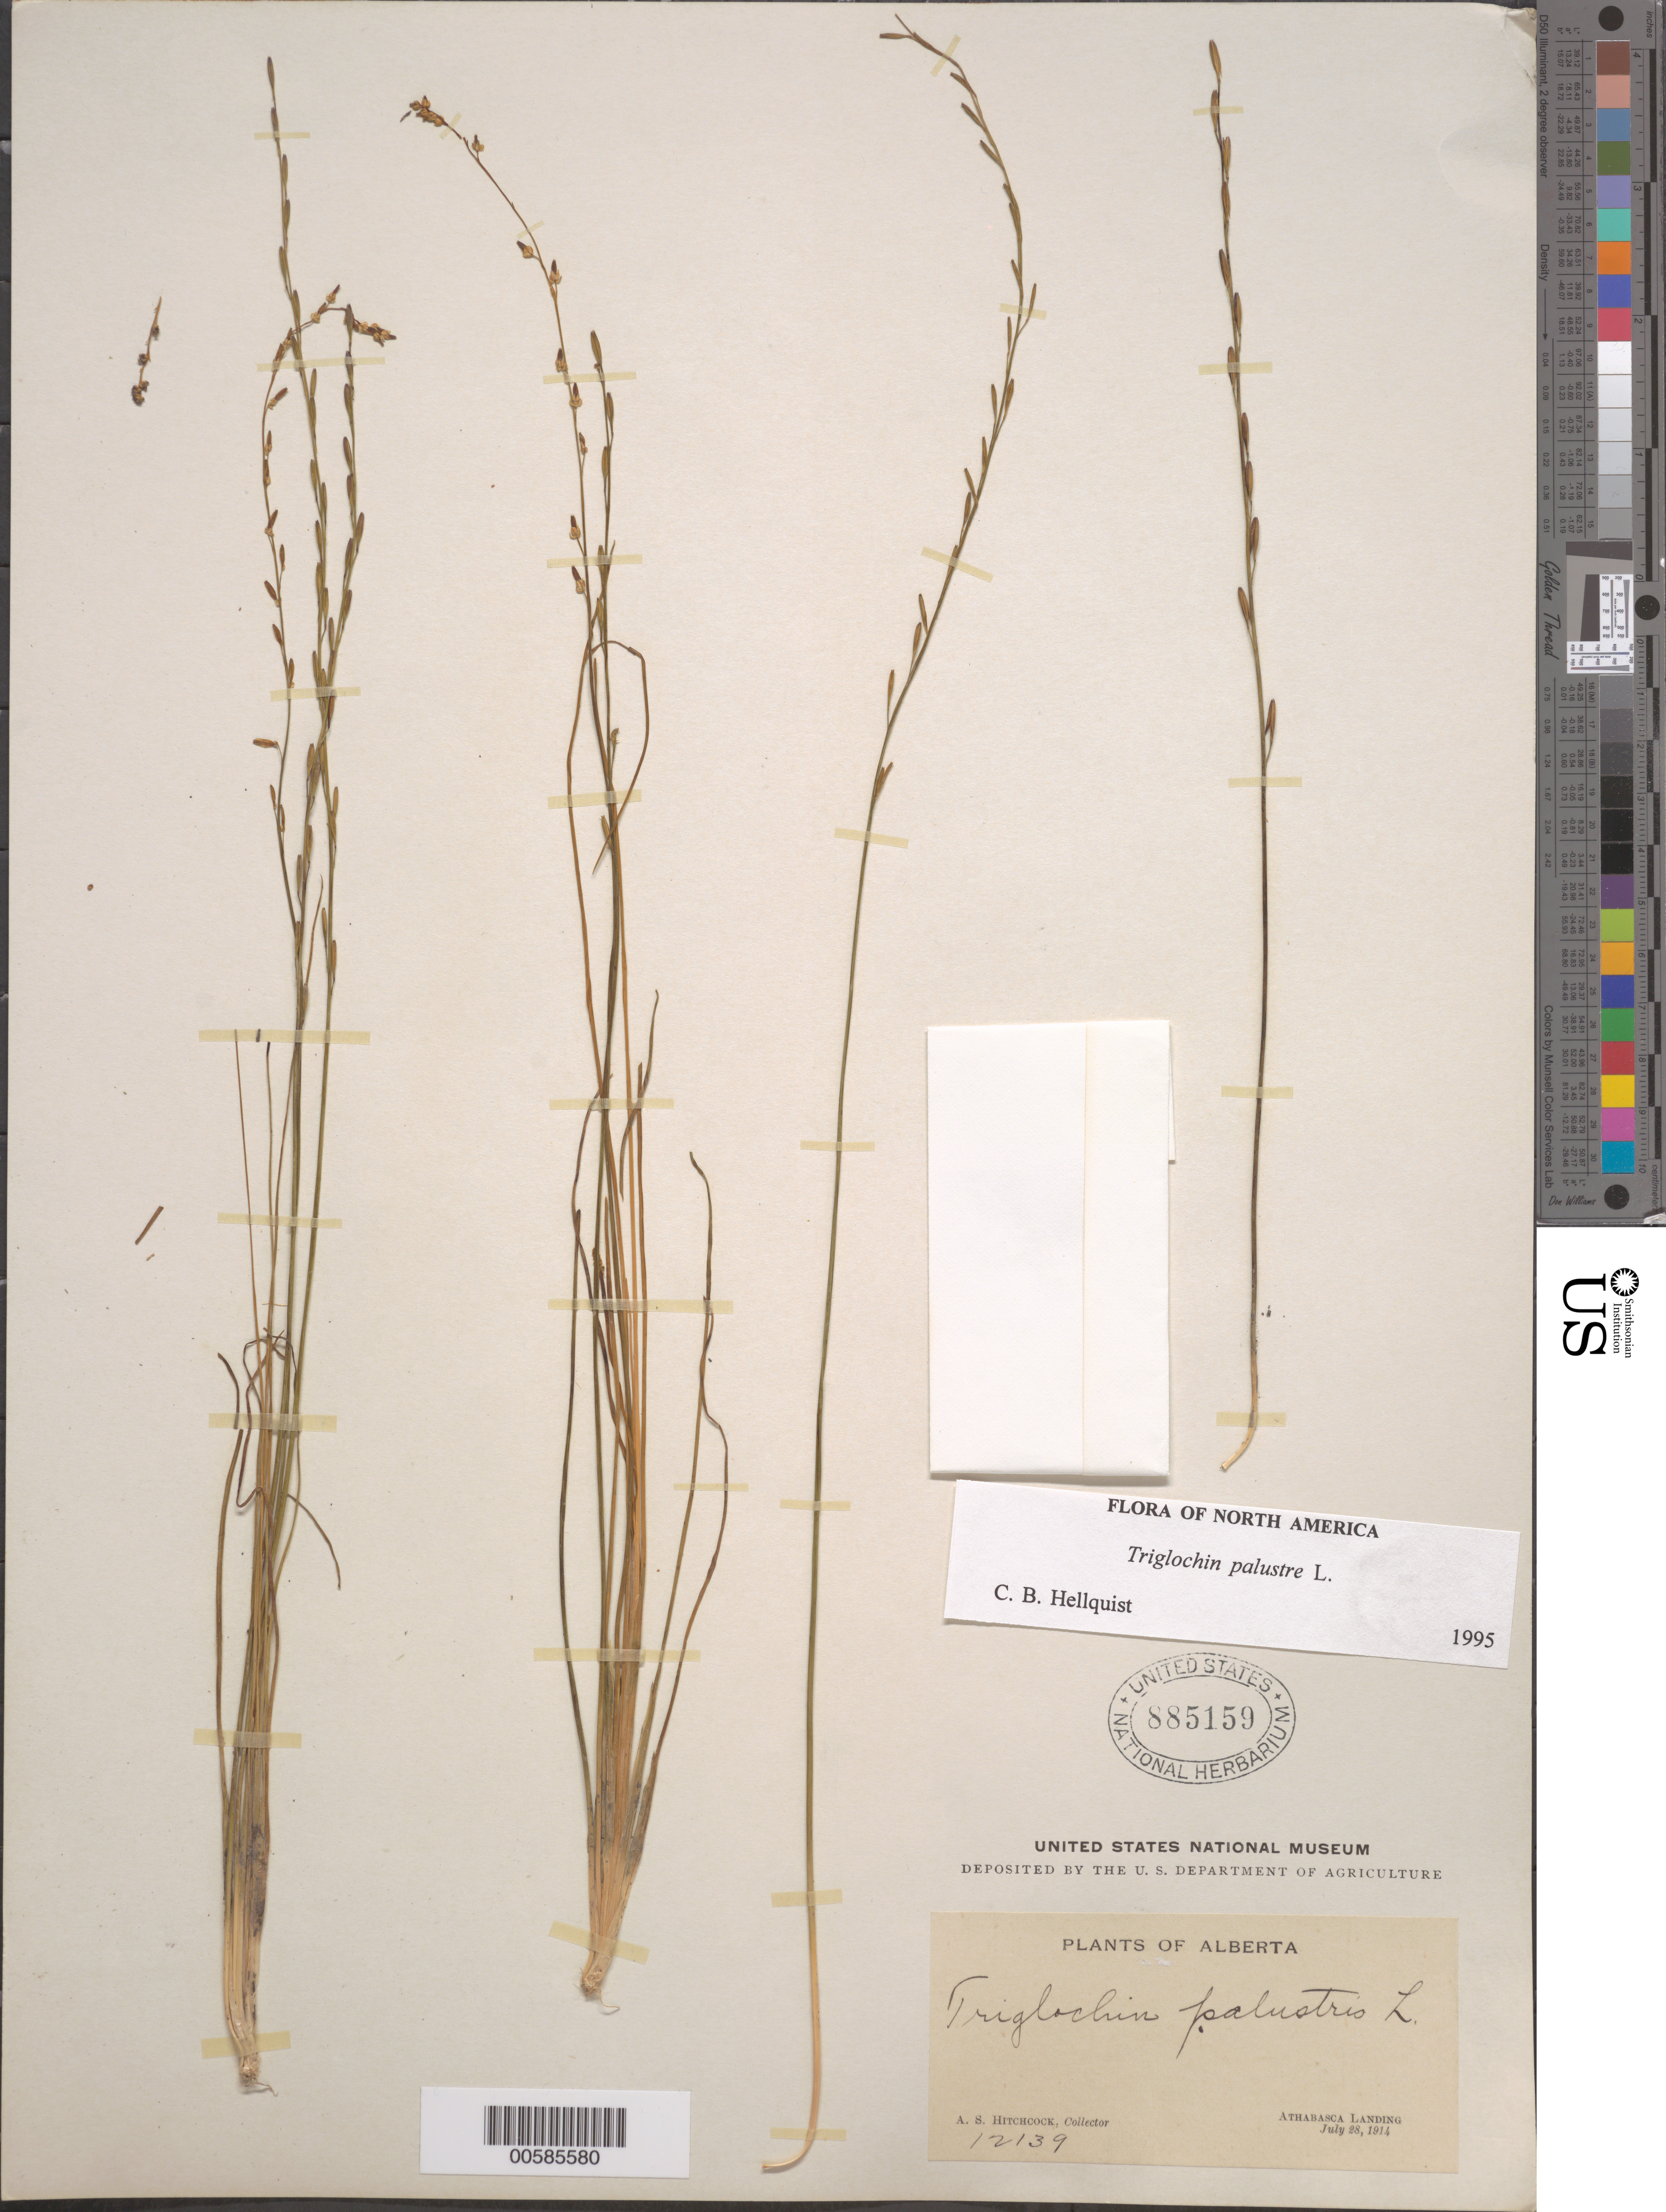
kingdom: Plantae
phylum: Tracheophyta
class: Liliopsida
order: Alismatales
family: Juncaginaceae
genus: Triglochin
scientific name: Triglochin palustris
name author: L.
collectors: A. S. Hitchcock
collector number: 12139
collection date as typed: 28 Jul 1914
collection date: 1914-07-28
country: Canada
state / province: Alberta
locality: Athabasca Landing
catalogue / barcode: US 885159